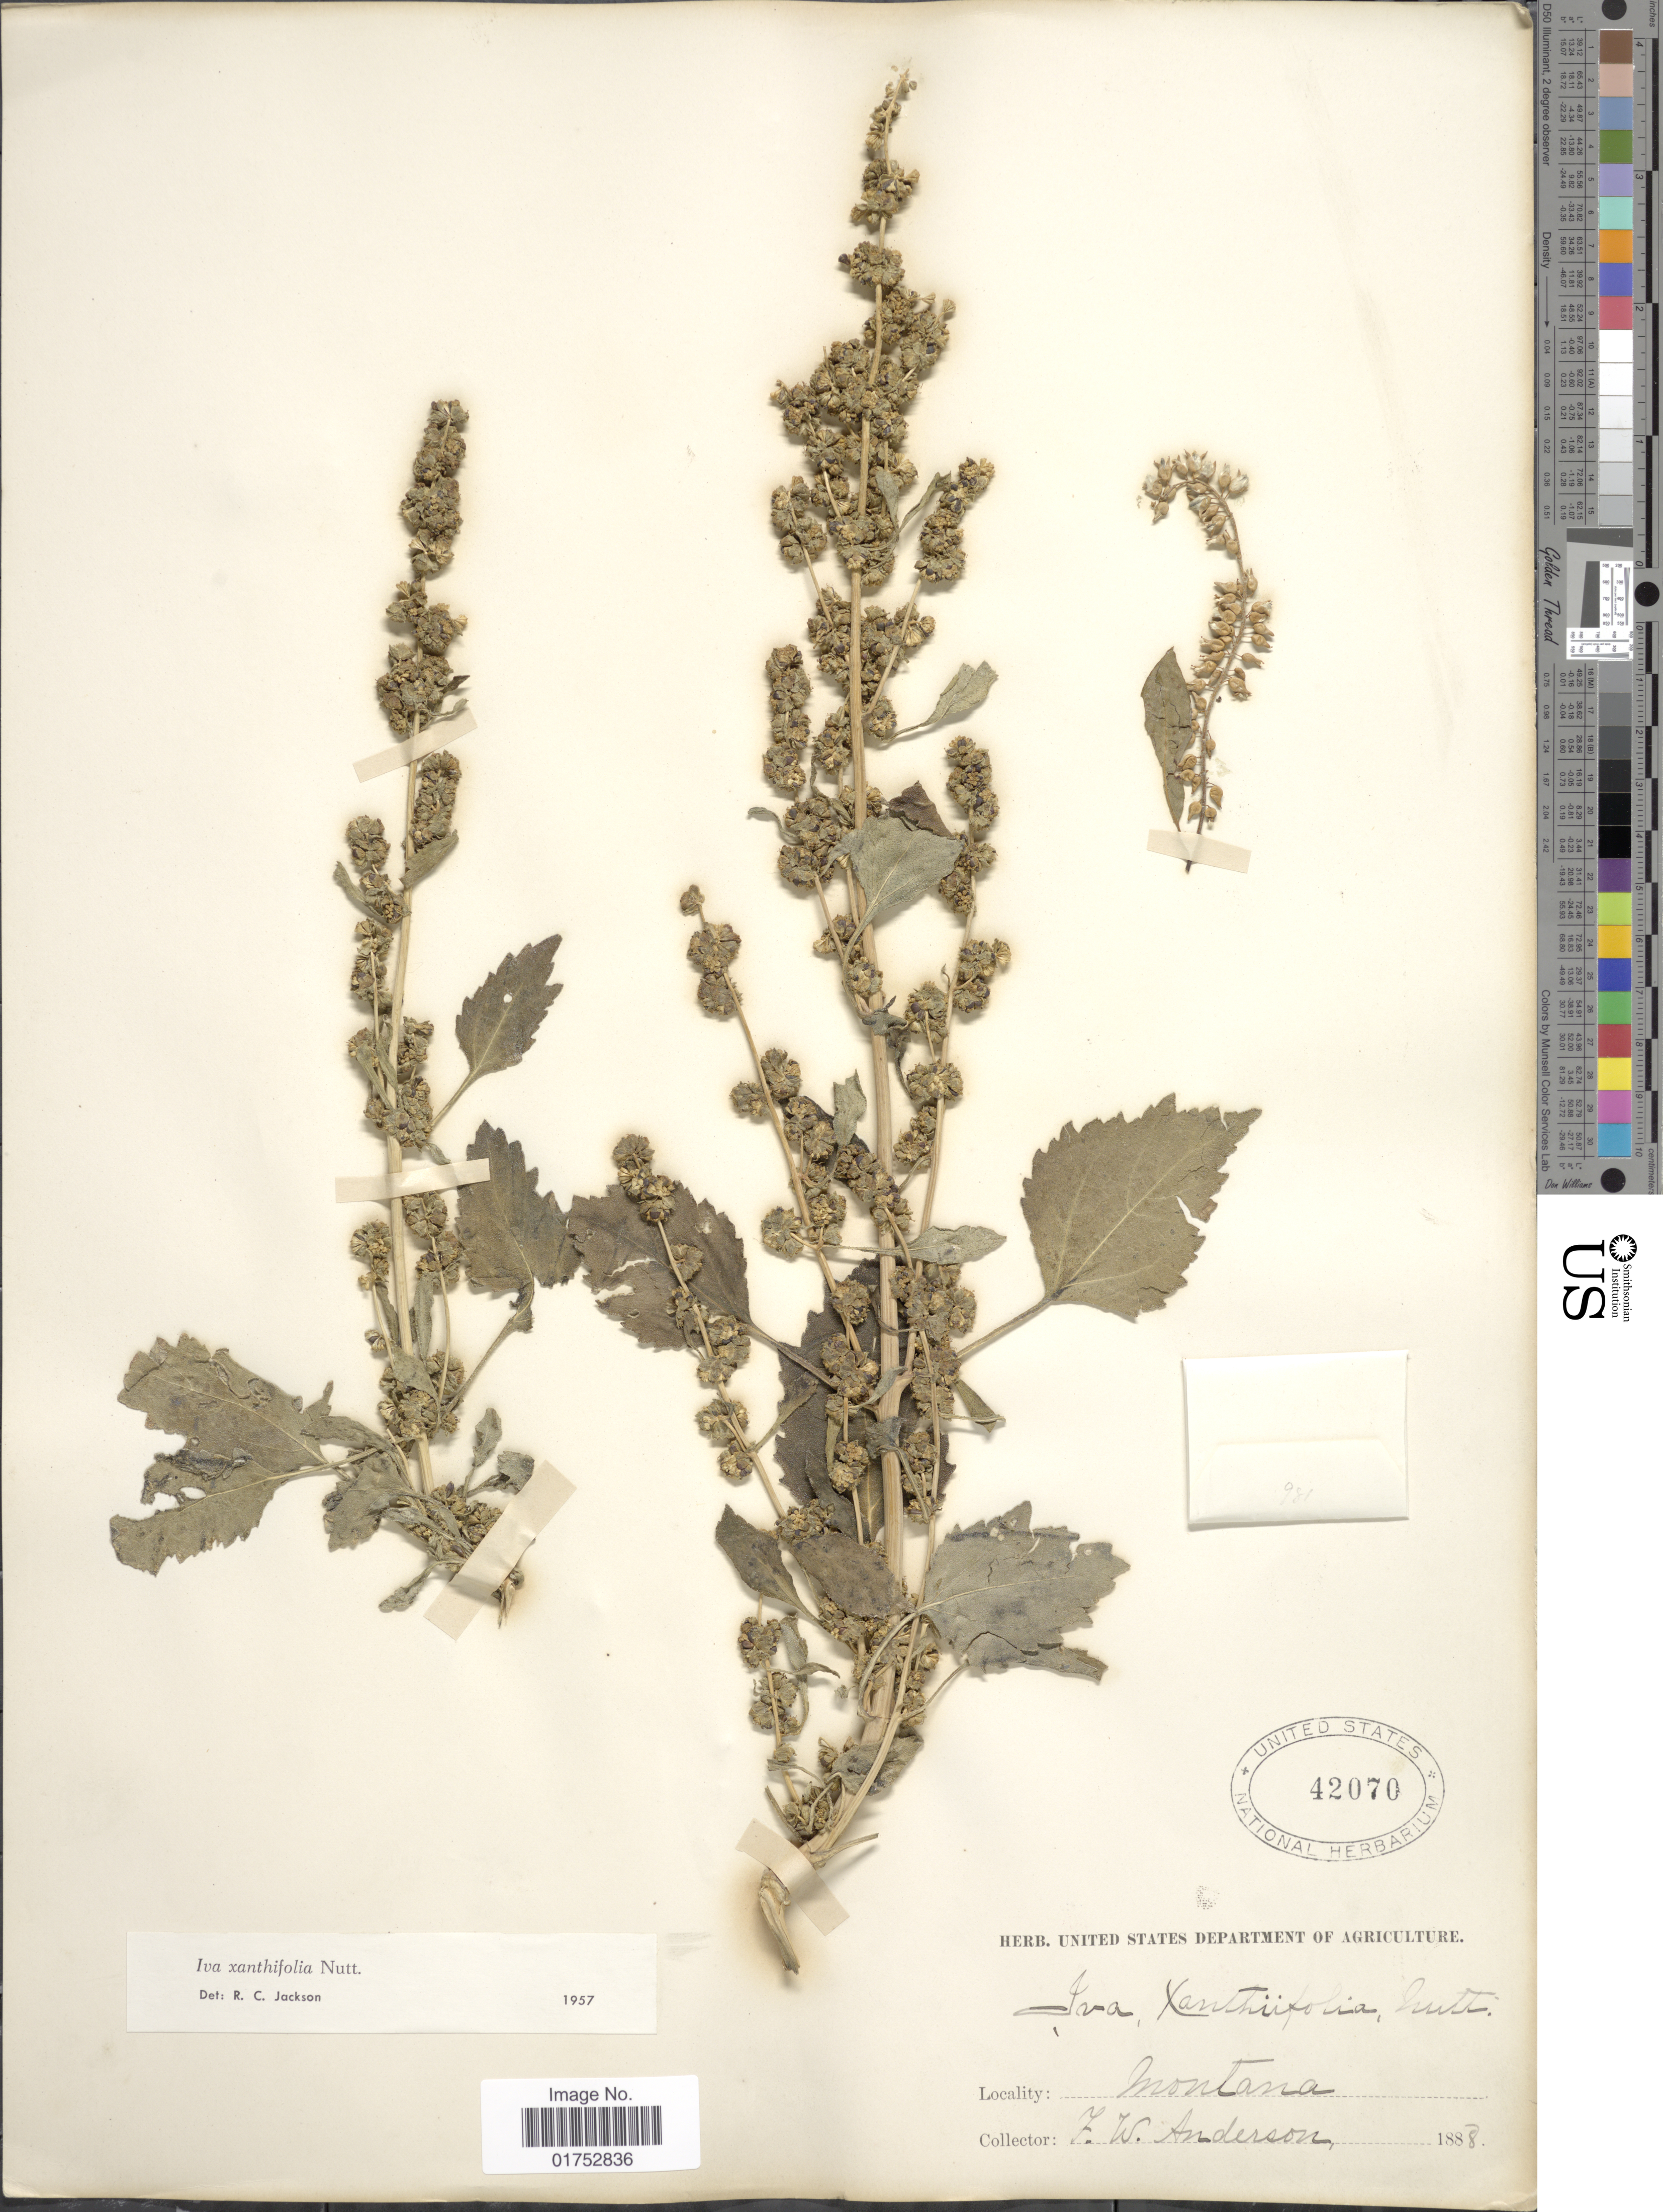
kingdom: Plantae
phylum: Tracheophyta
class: Magnoliopsida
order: Asterales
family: Asteraceae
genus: Iva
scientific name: Iva xanthifolia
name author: Nutt.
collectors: F. W. Anderson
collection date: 1888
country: United States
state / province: Montana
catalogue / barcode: US 42070